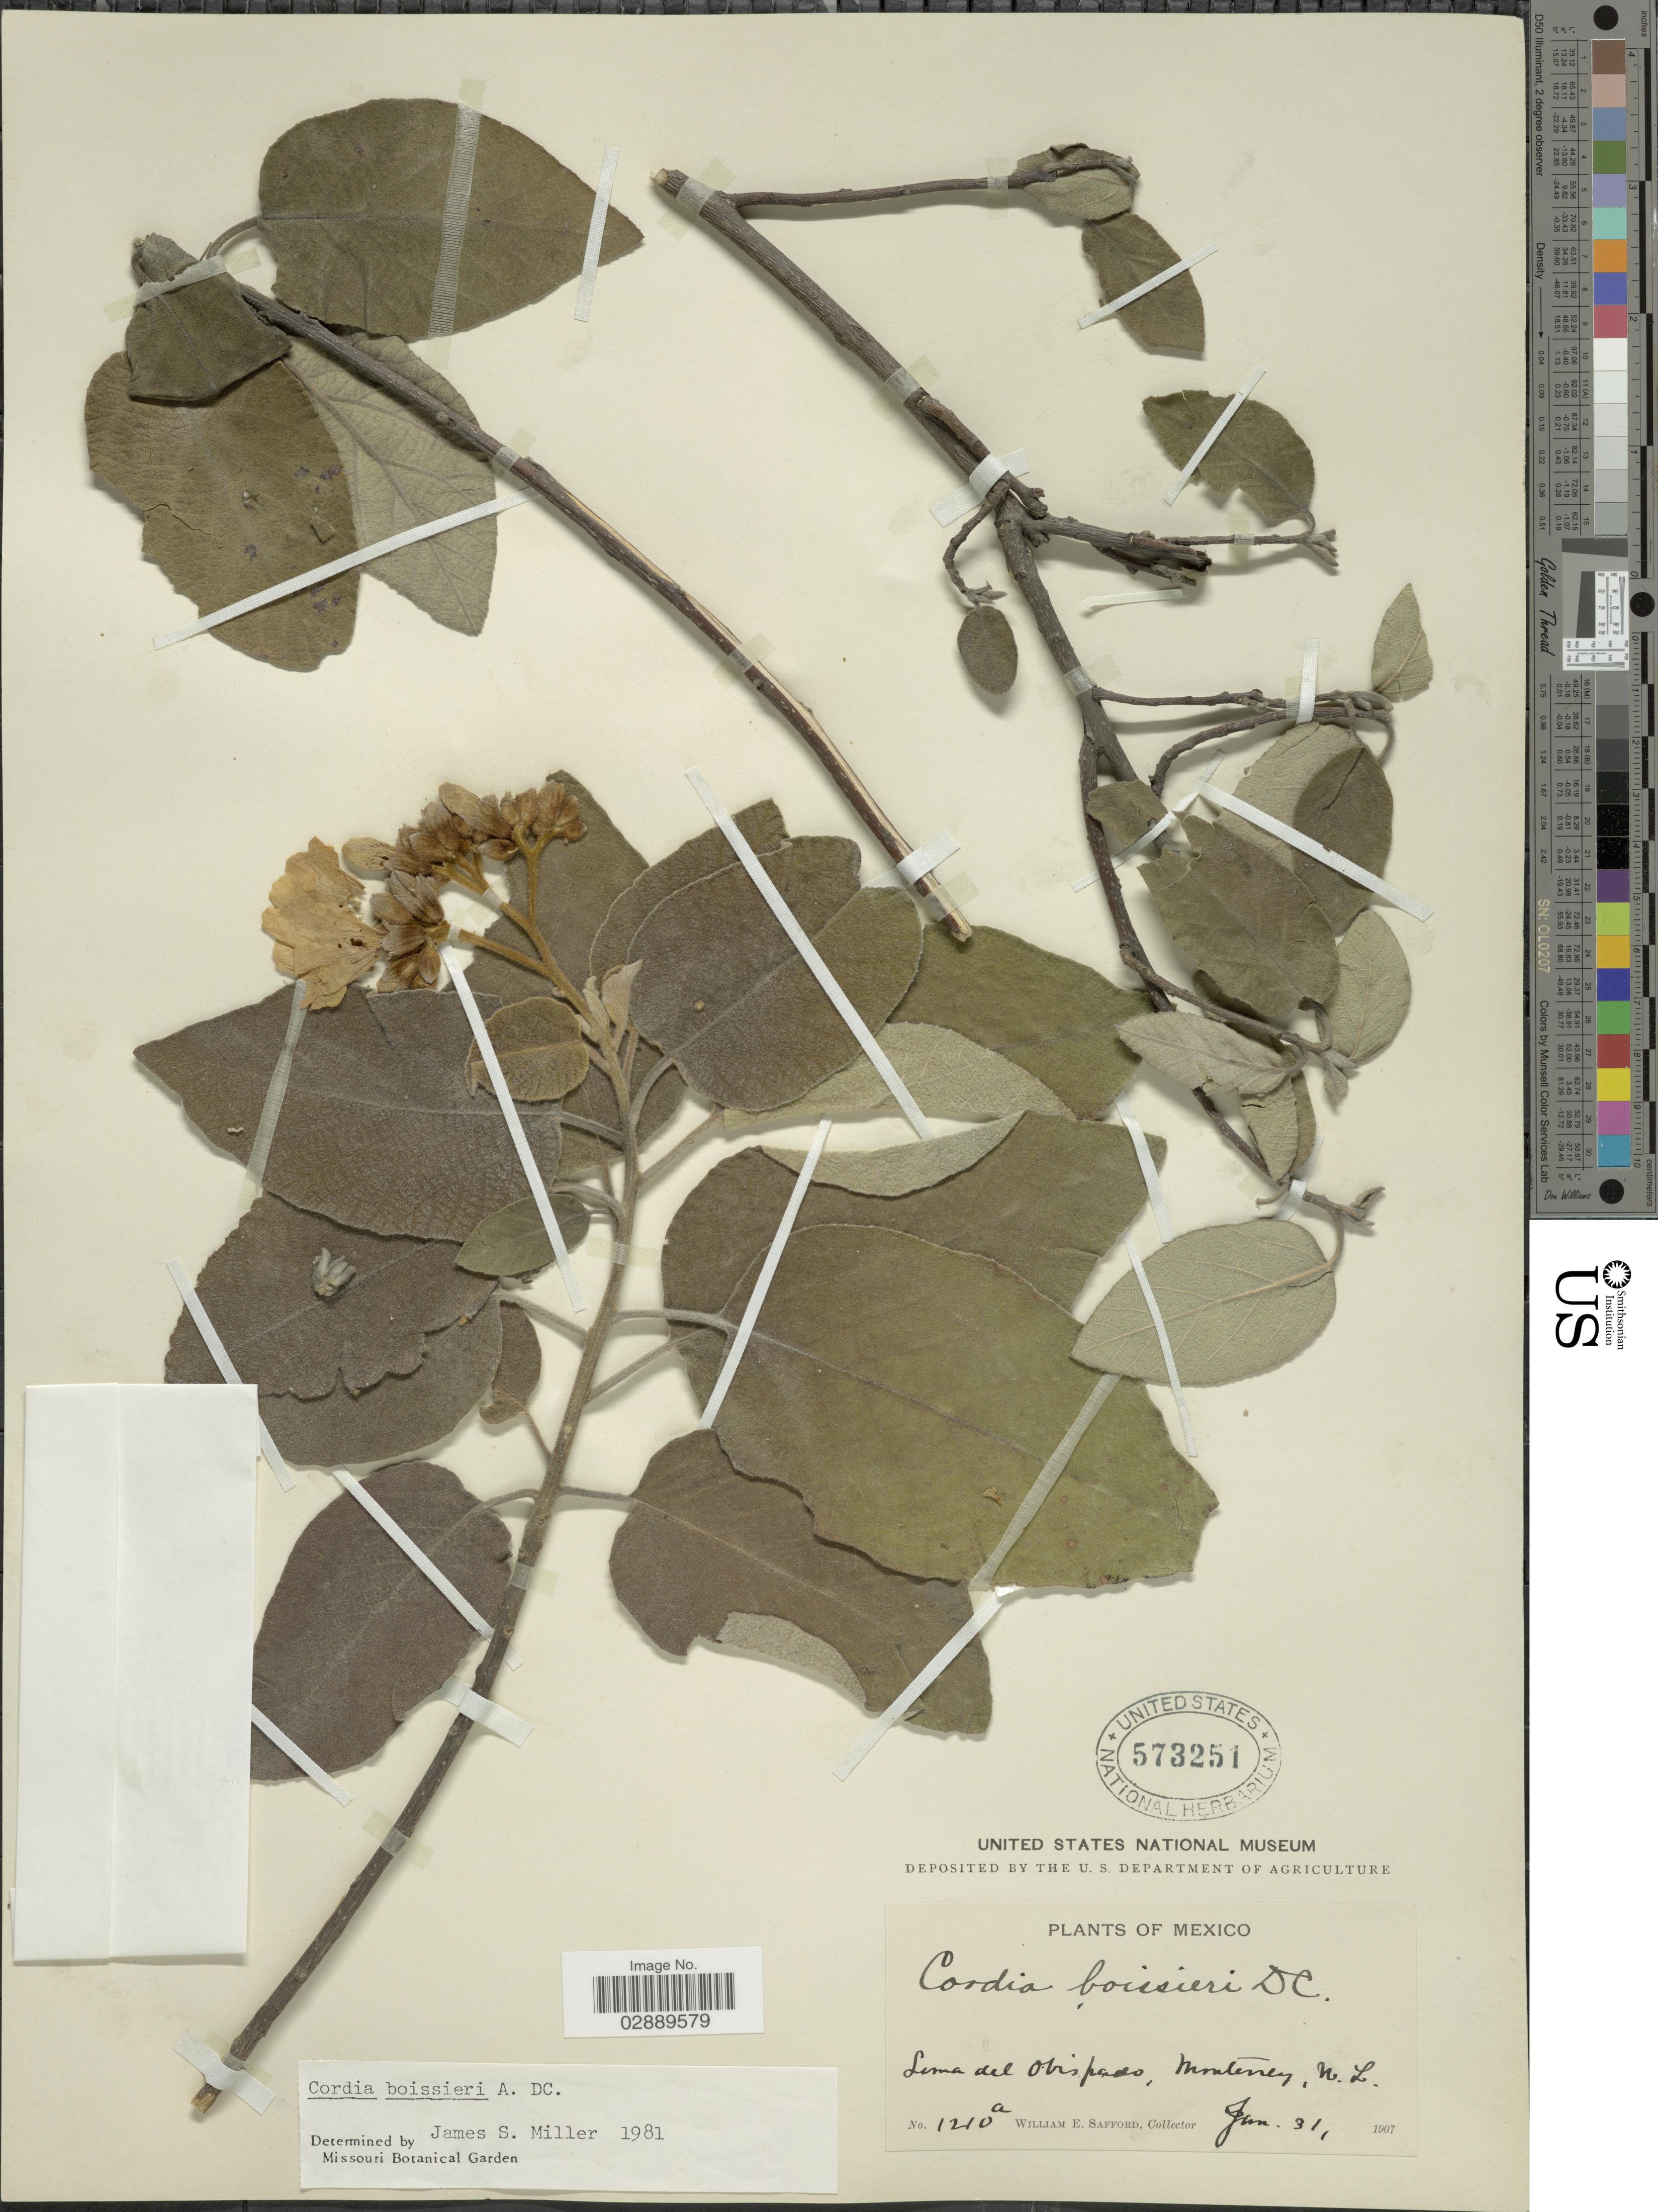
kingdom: Plantae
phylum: Tracheophyta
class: Magnoliopsida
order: Boraginales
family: Cordiaceae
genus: Cordia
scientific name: Cordia boissieri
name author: A. DC.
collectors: W. E. Safford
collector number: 1210a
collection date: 1907-01-31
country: Mexico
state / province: Nuevo León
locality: Lima del Obispado, Monterey, N.L.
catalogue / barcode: US 573251